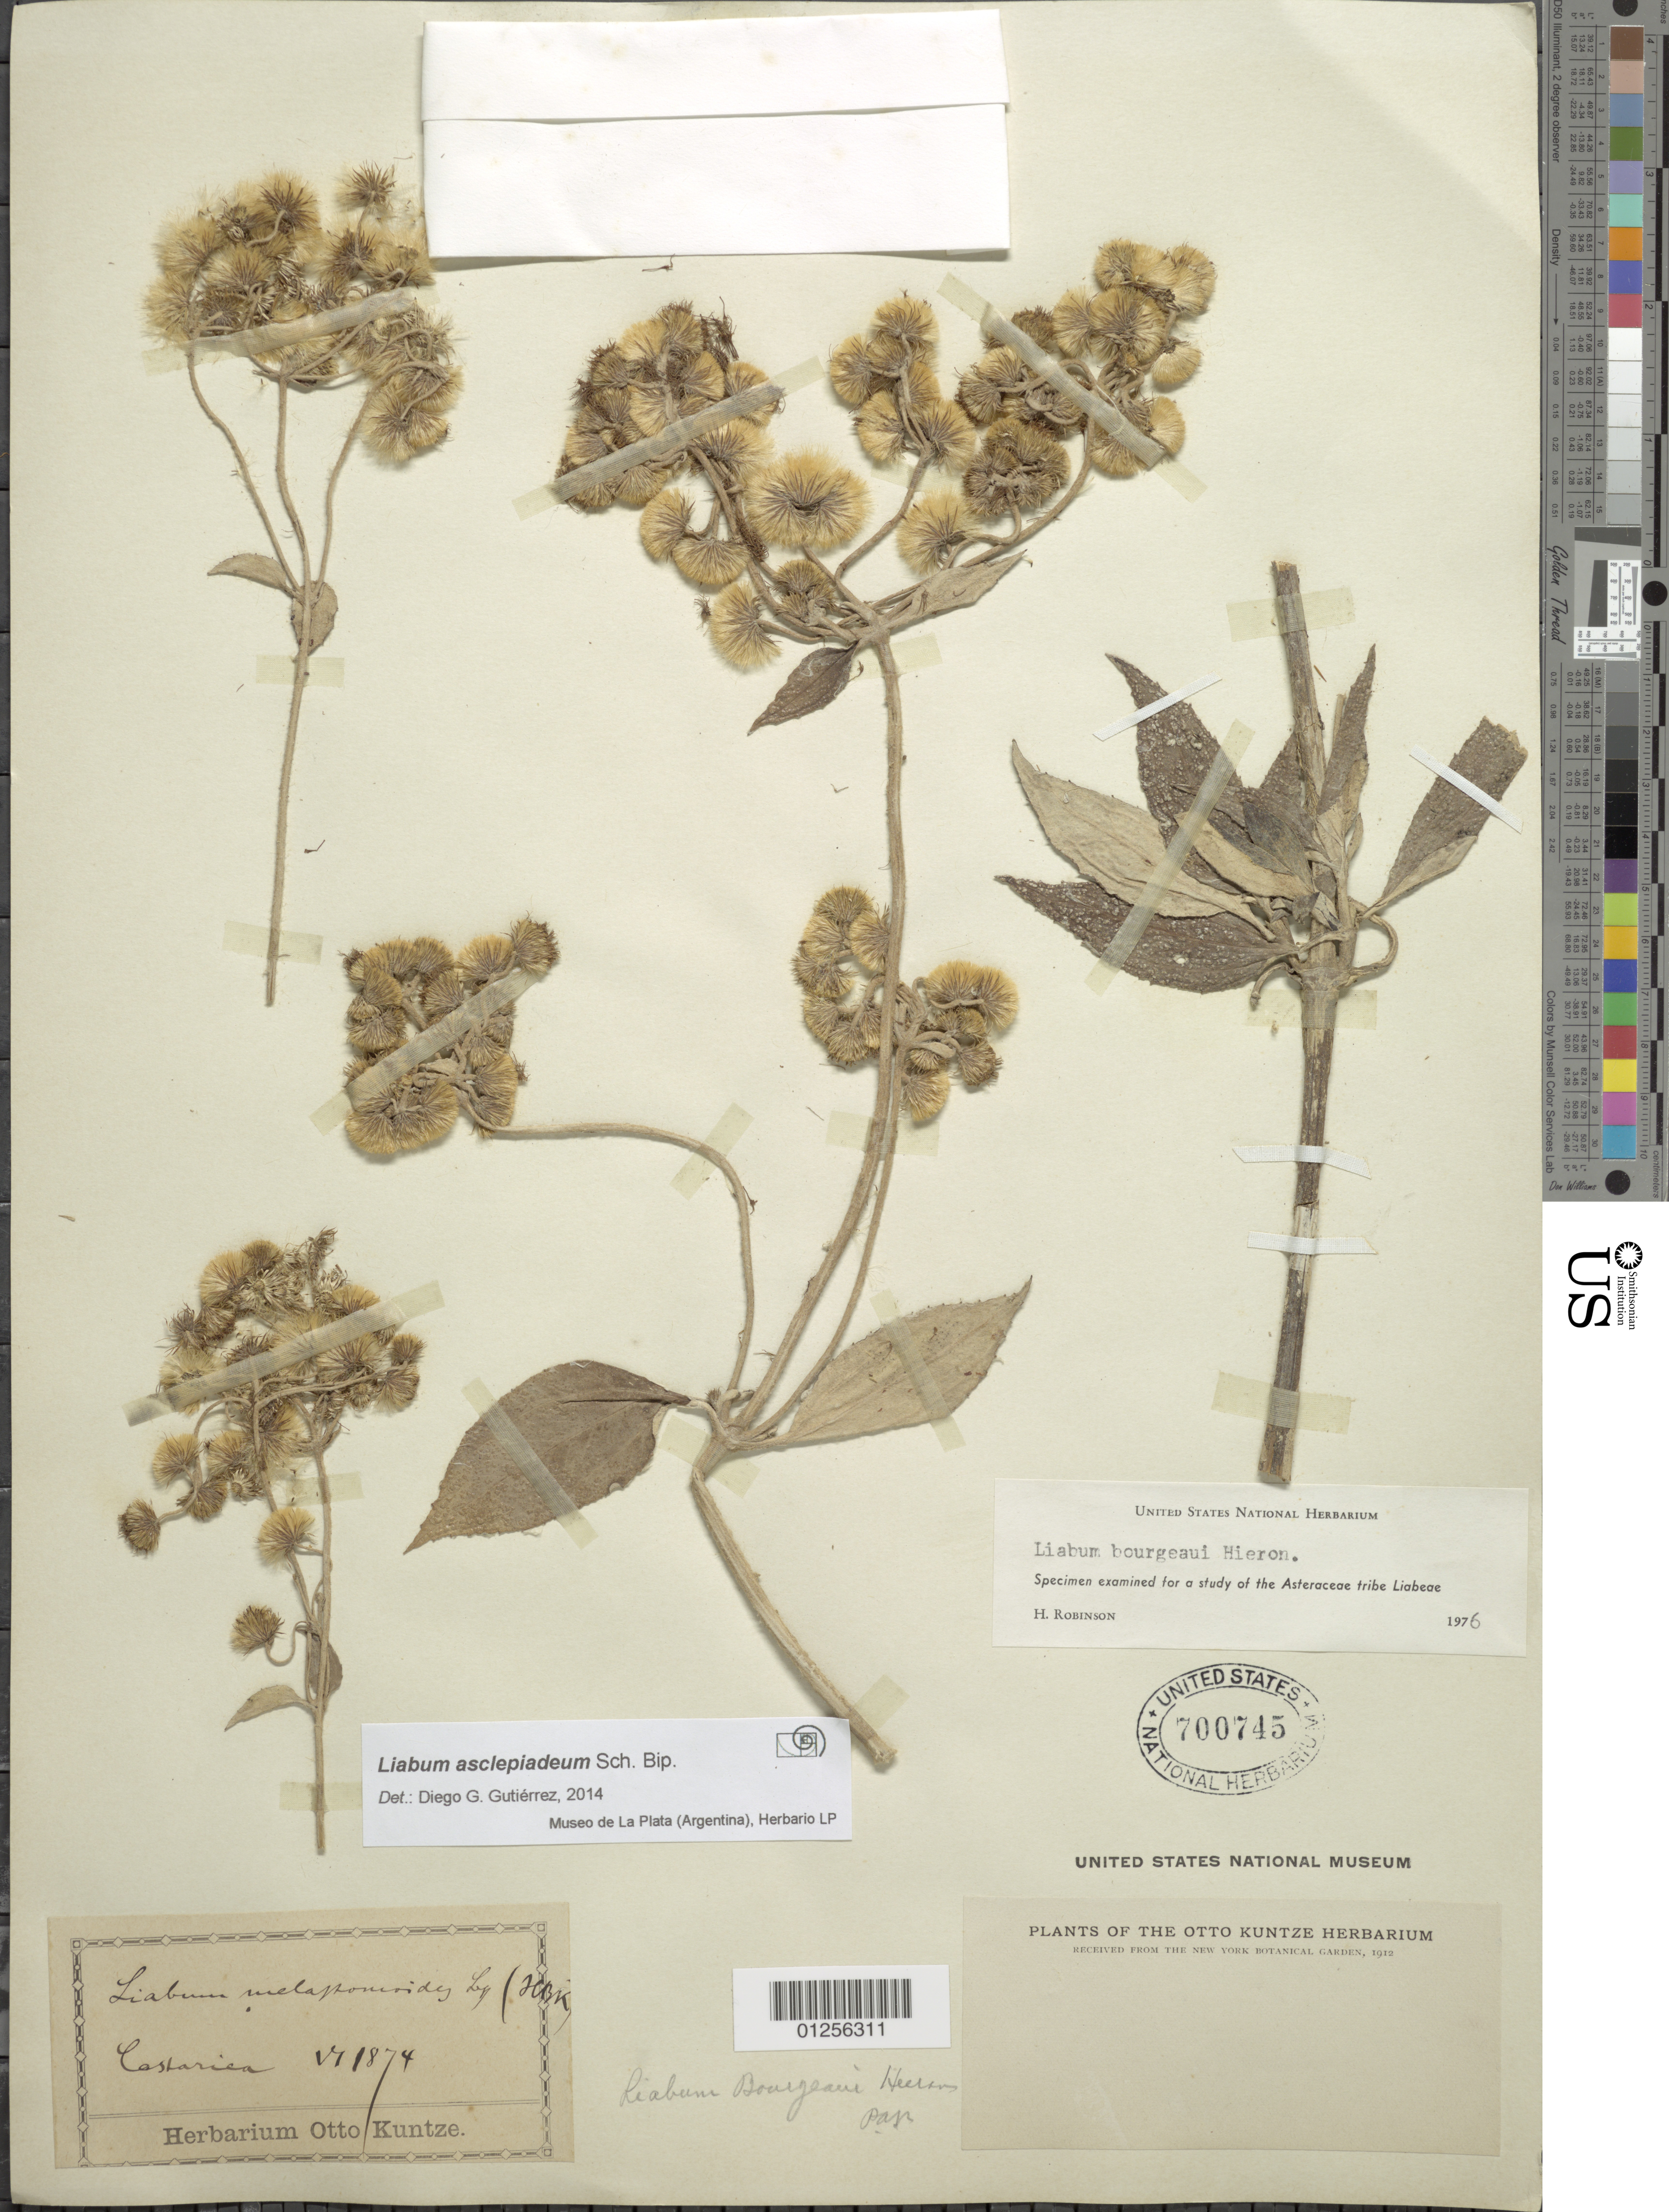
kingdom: Plantae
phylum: Tracheophyta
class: Magnoliopsida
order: Asterales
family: Asteraceae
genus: Liabum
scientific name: Liabum asclepiadeum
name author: Sch. Bip.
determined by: Gutierrez, D. G.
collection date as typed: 1874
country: Costa Rica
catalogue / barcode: US 700745